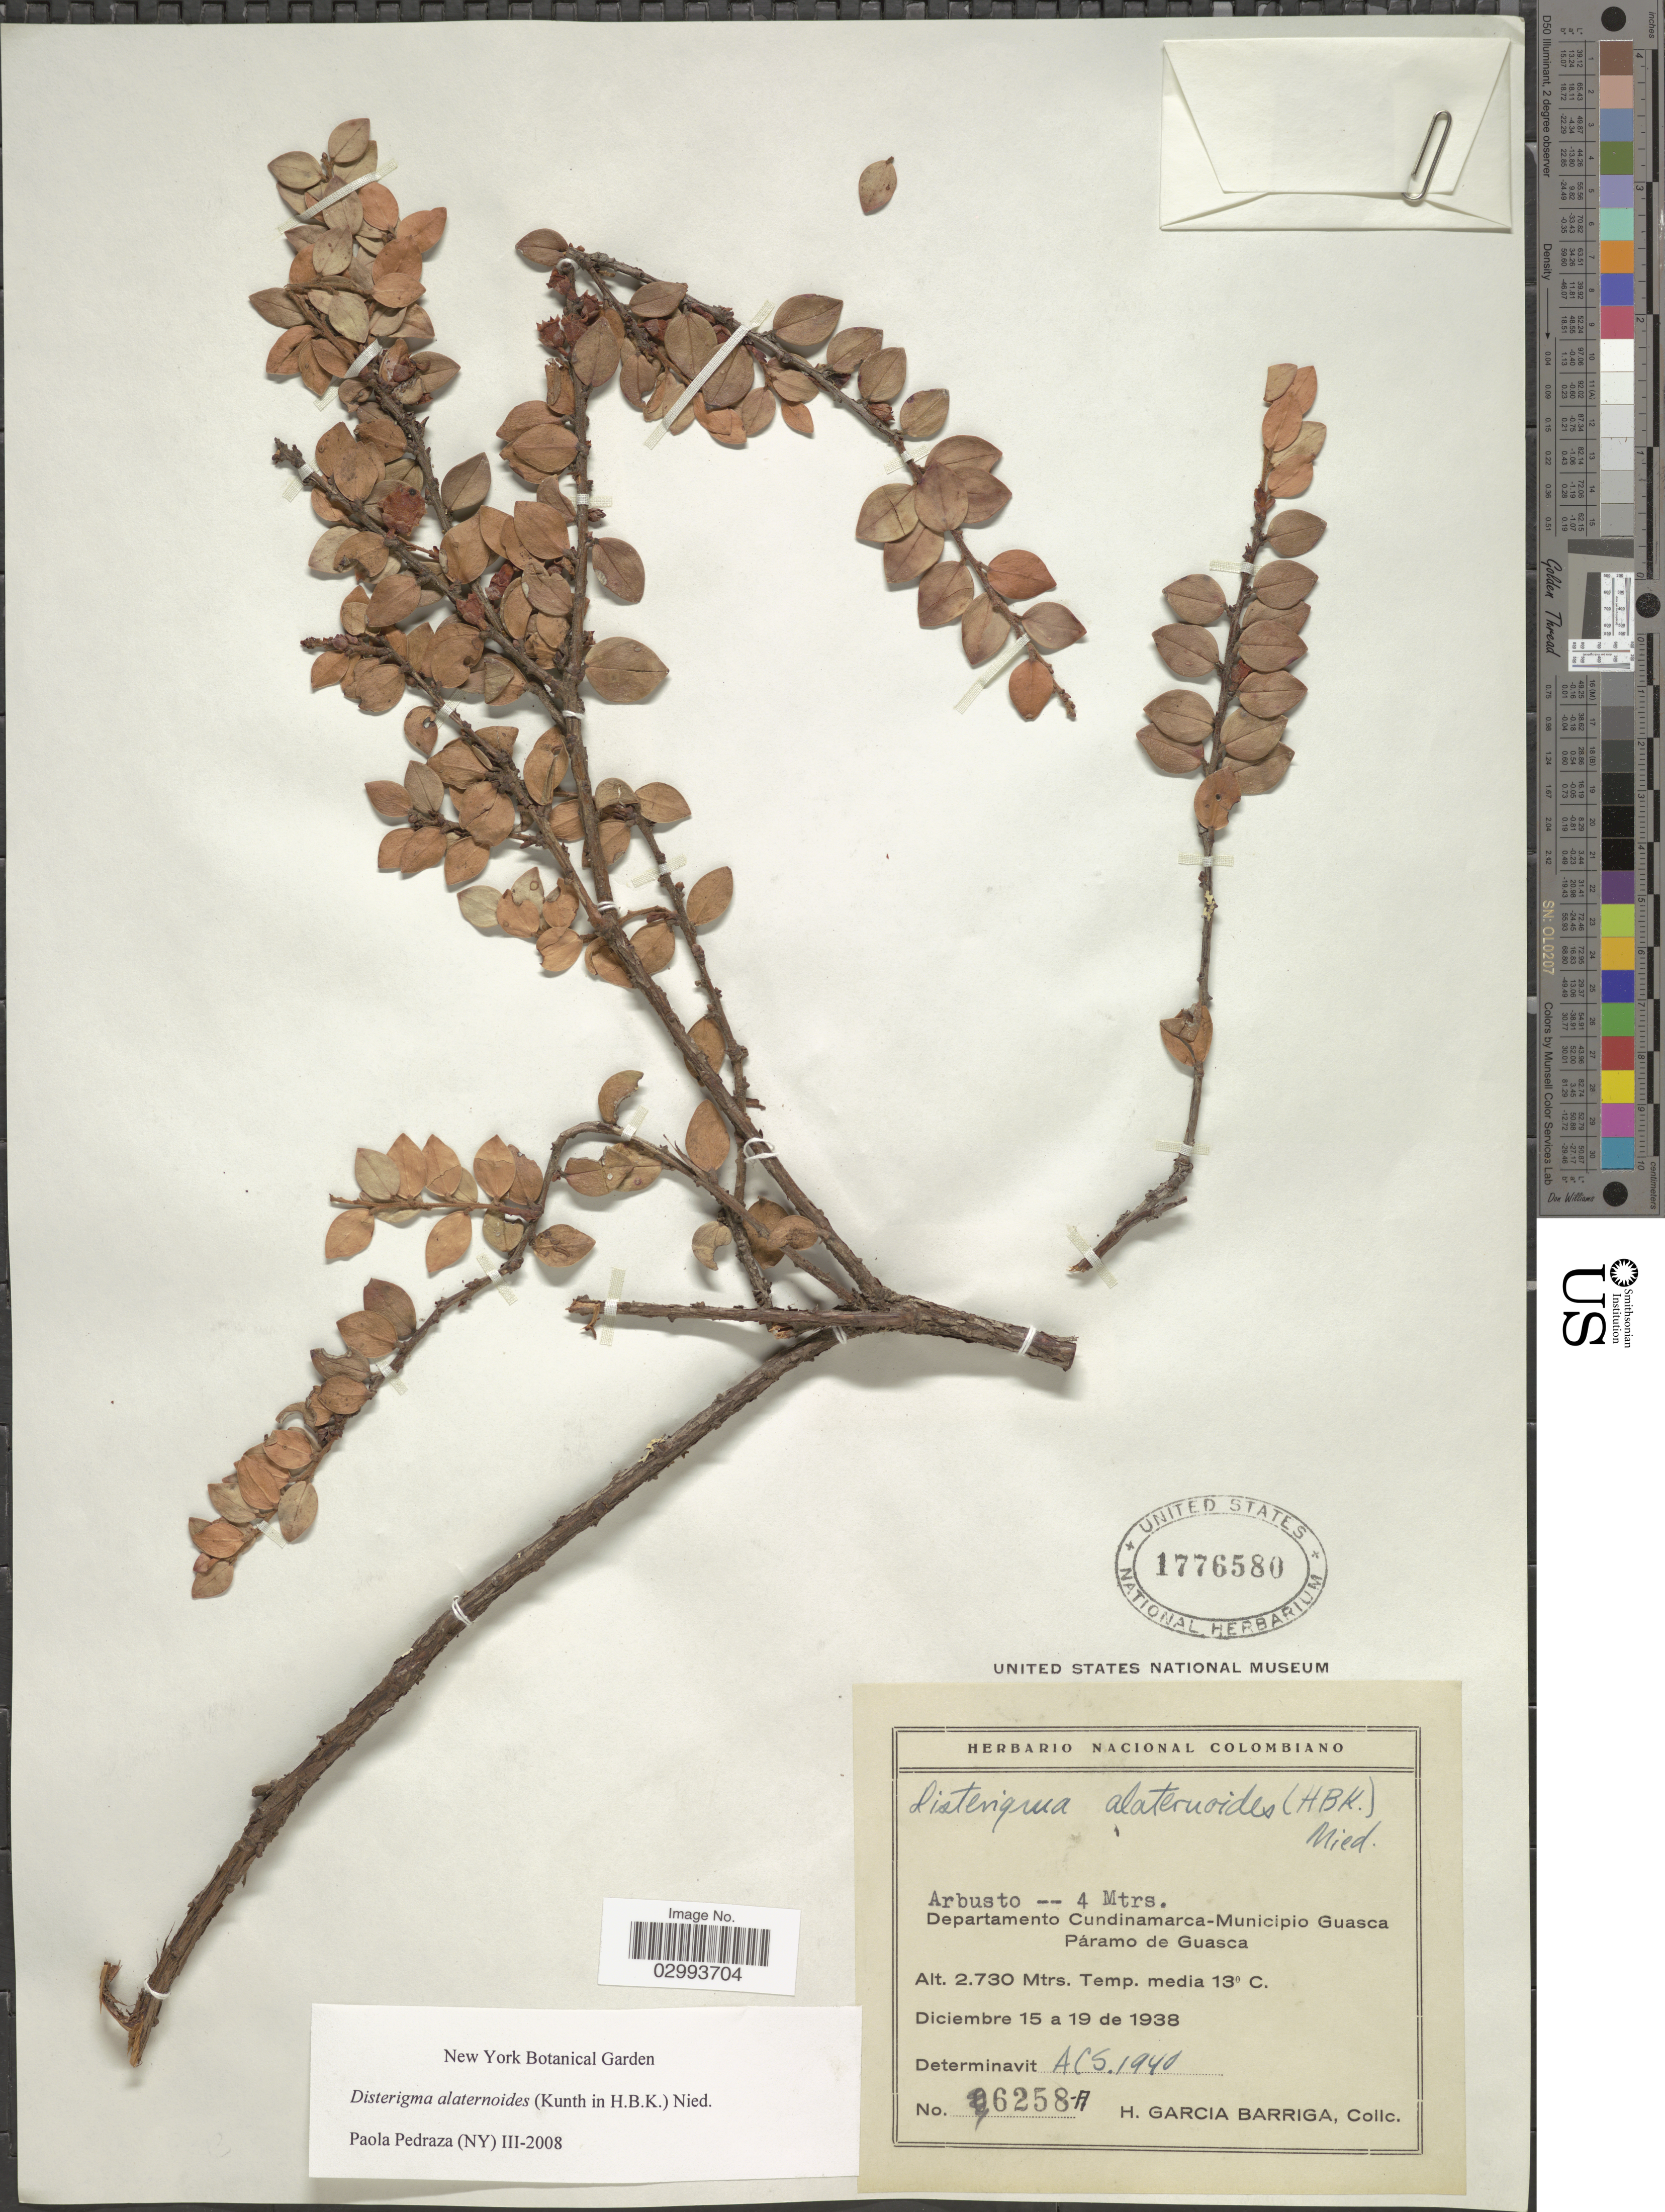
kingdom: Plantae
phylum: Tracheophyta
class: Magnoliopsida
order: Ericales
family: Ericaceae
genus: Disterigma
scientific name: Disterigma alaternoides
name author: (Kunth) Nied.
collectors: H. García Barriga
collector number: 6258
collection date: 1938-12-15/1938-12-19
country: Colombia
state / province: Cundinamarca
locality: Departamento Cundinamarca-Municipio Guasca, Páramo de Guasca.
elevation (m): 2730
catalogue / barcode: US 1776580